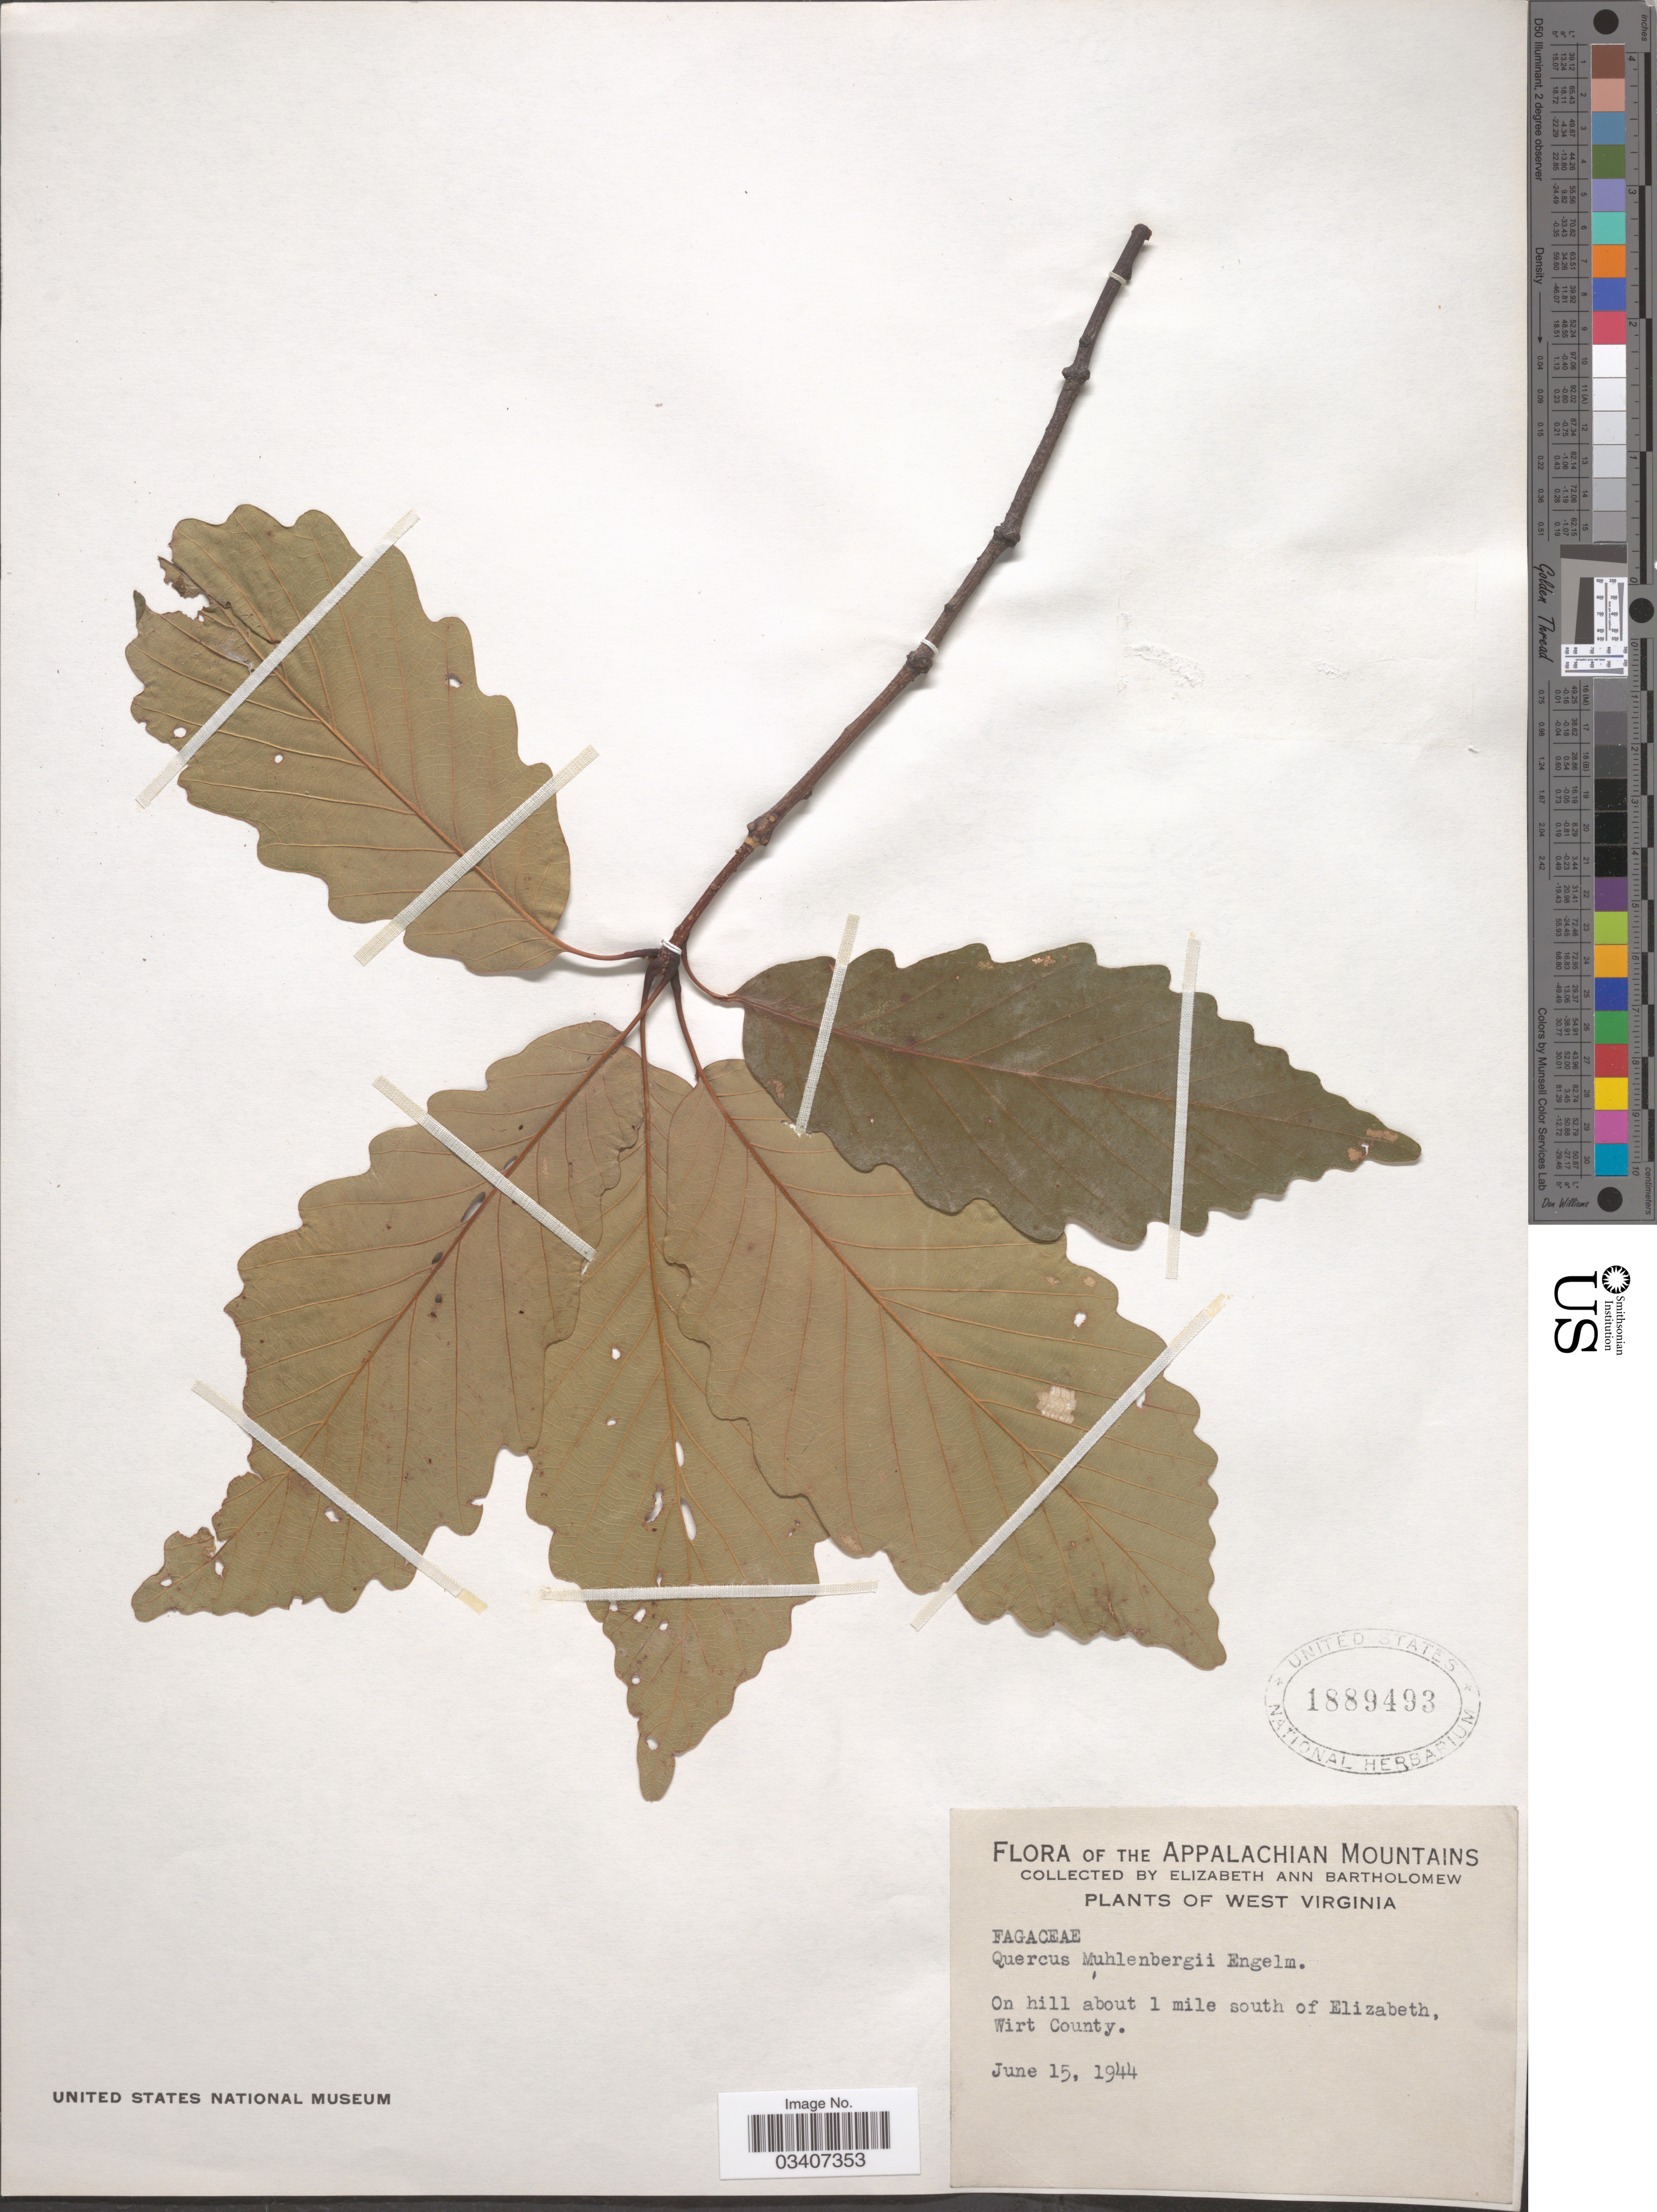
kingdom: Plantae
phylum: Tracheophyta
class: Magnoliopsida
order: Fagales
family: Fagaceae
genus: Quercus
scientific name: Quercus muehlenbergii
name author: Engelm.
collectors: E. Bartholomew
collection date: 1944-06-15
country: United States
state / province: West Virginia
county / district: Wirt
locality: The Appalachian Mountains. On hill about 1 mile south of Elizabeth, Wirt County.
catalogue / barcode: US 1889493